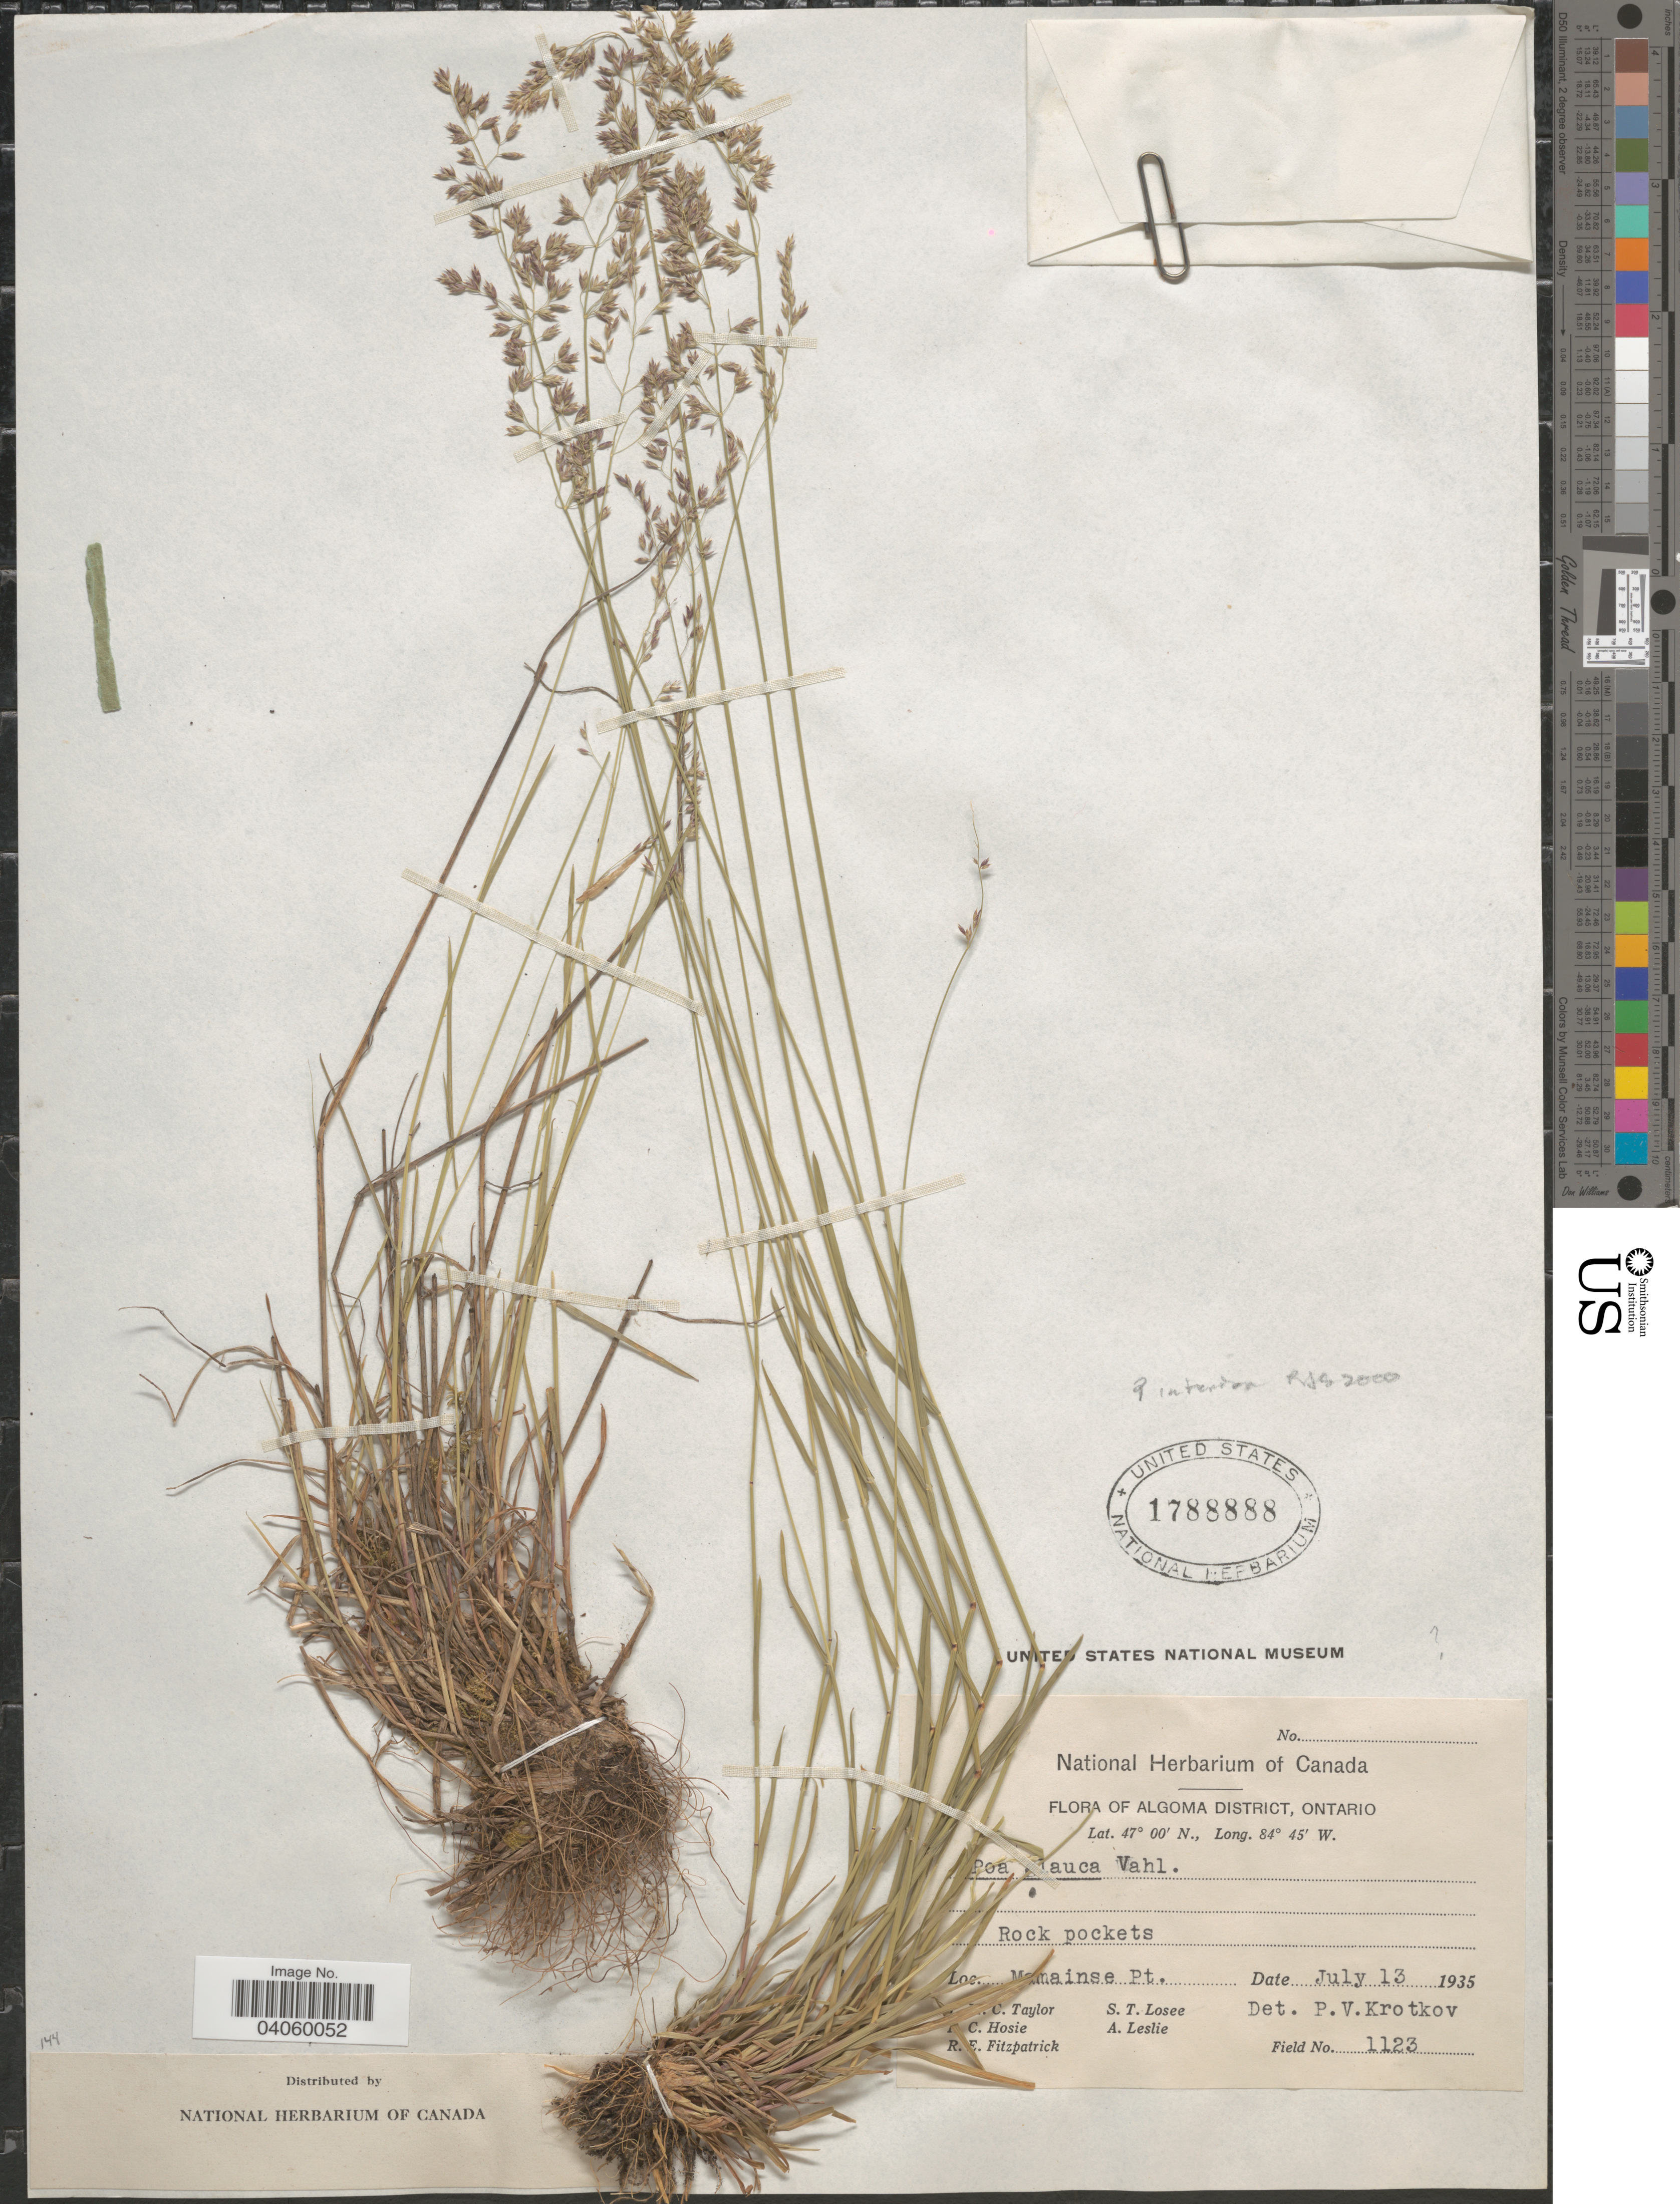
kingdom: Plantae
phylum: Tracheophyta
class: Liliopsida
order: Poales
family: Poaceae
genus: Poa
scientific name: Poa interior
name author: Rydb.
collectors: T. M. C. Taylor, R. Hosie, R. Fitzpatrick, S. Losee & A. Leslie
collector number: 1123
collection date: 1935-07-13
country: Canada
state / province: Ontario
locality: Algoma District. Mamainse Pt.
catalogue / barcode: US 1788888